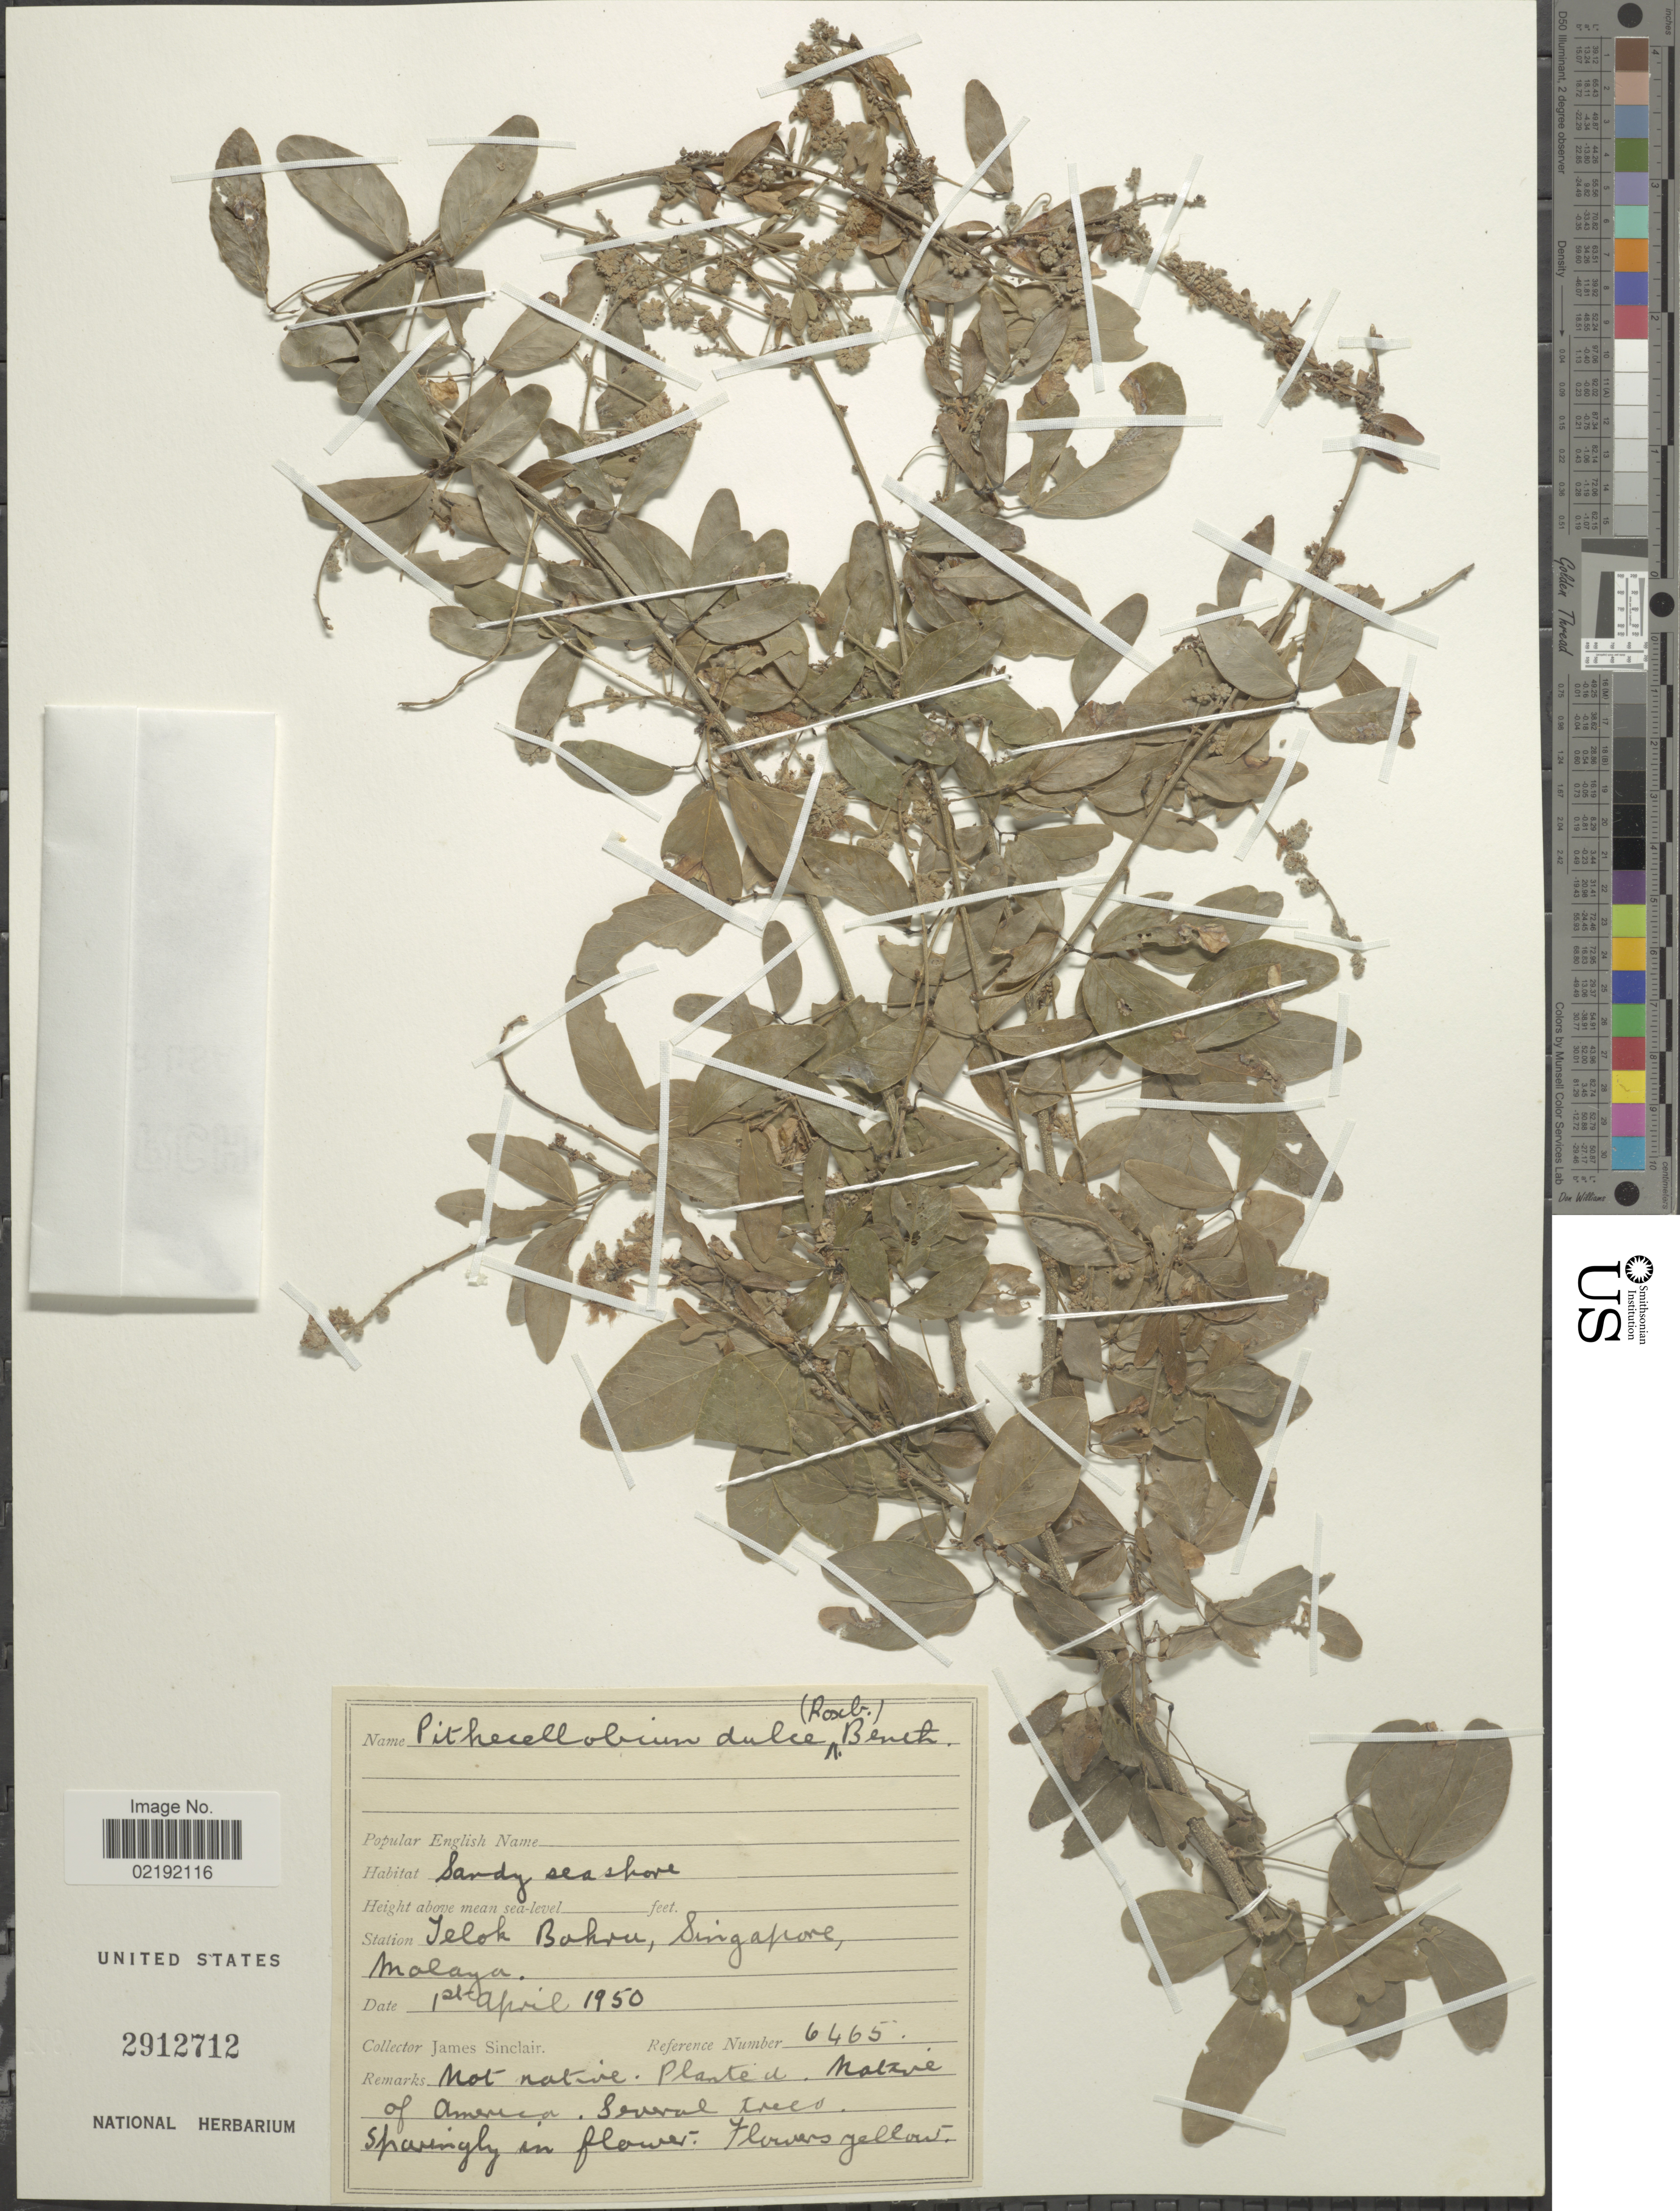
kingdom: Plantae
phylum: Tracheophyta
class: Magnoliopsida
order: Fabales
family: Fabaceae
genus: Pithecellobium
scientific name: Pithecellobium dulce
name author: (Roxb.) Benth.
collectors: J. Sinclair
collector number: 6465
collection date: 1950-04-01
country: Singapore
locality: Telok Bahru, Singapore, Malaya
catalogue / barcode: US 2912712